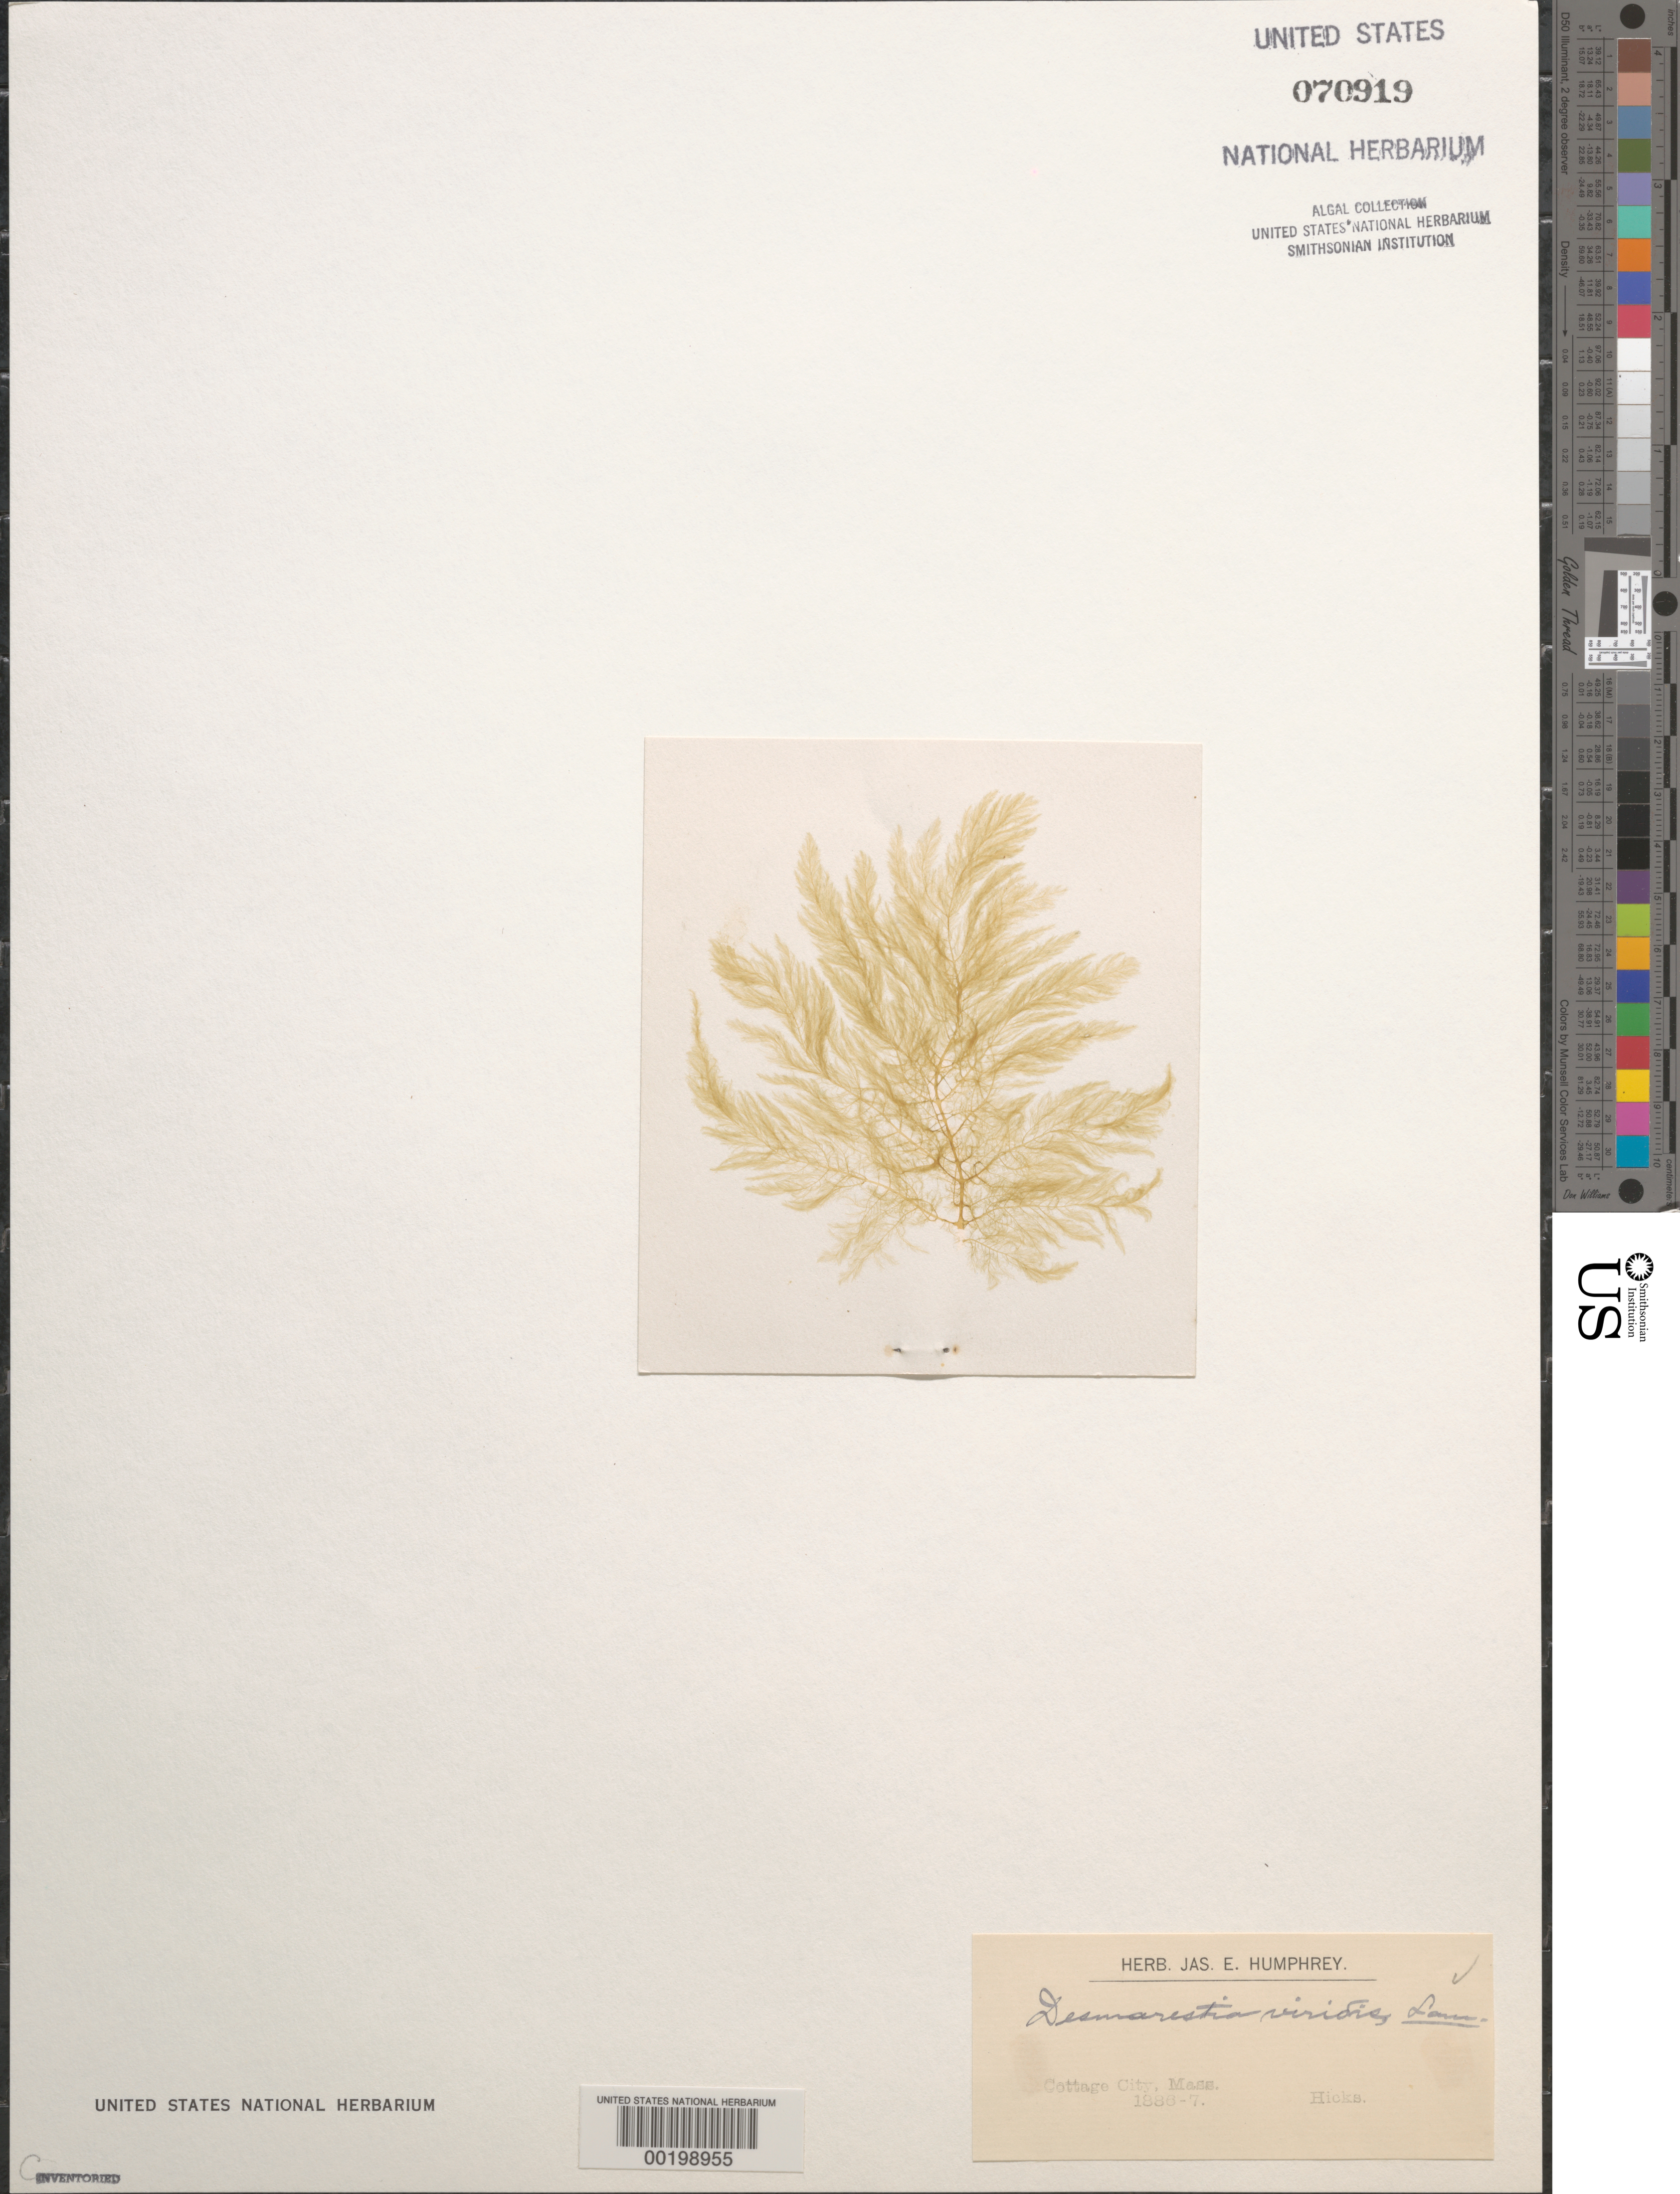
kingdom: Chromista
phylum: Ochrophyta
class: Phaeophyceae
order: Desmarestiales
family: Desmarestiaceae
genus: Desmarestia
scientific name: Desmarestia viridis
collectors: -. Hicks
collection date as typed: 1886 to -- --- 1887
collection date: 1886/1887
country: United States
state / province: Massachusetts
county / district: Dukes County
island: Martha's Vineyard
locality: Cottage City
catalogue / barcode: US 70919